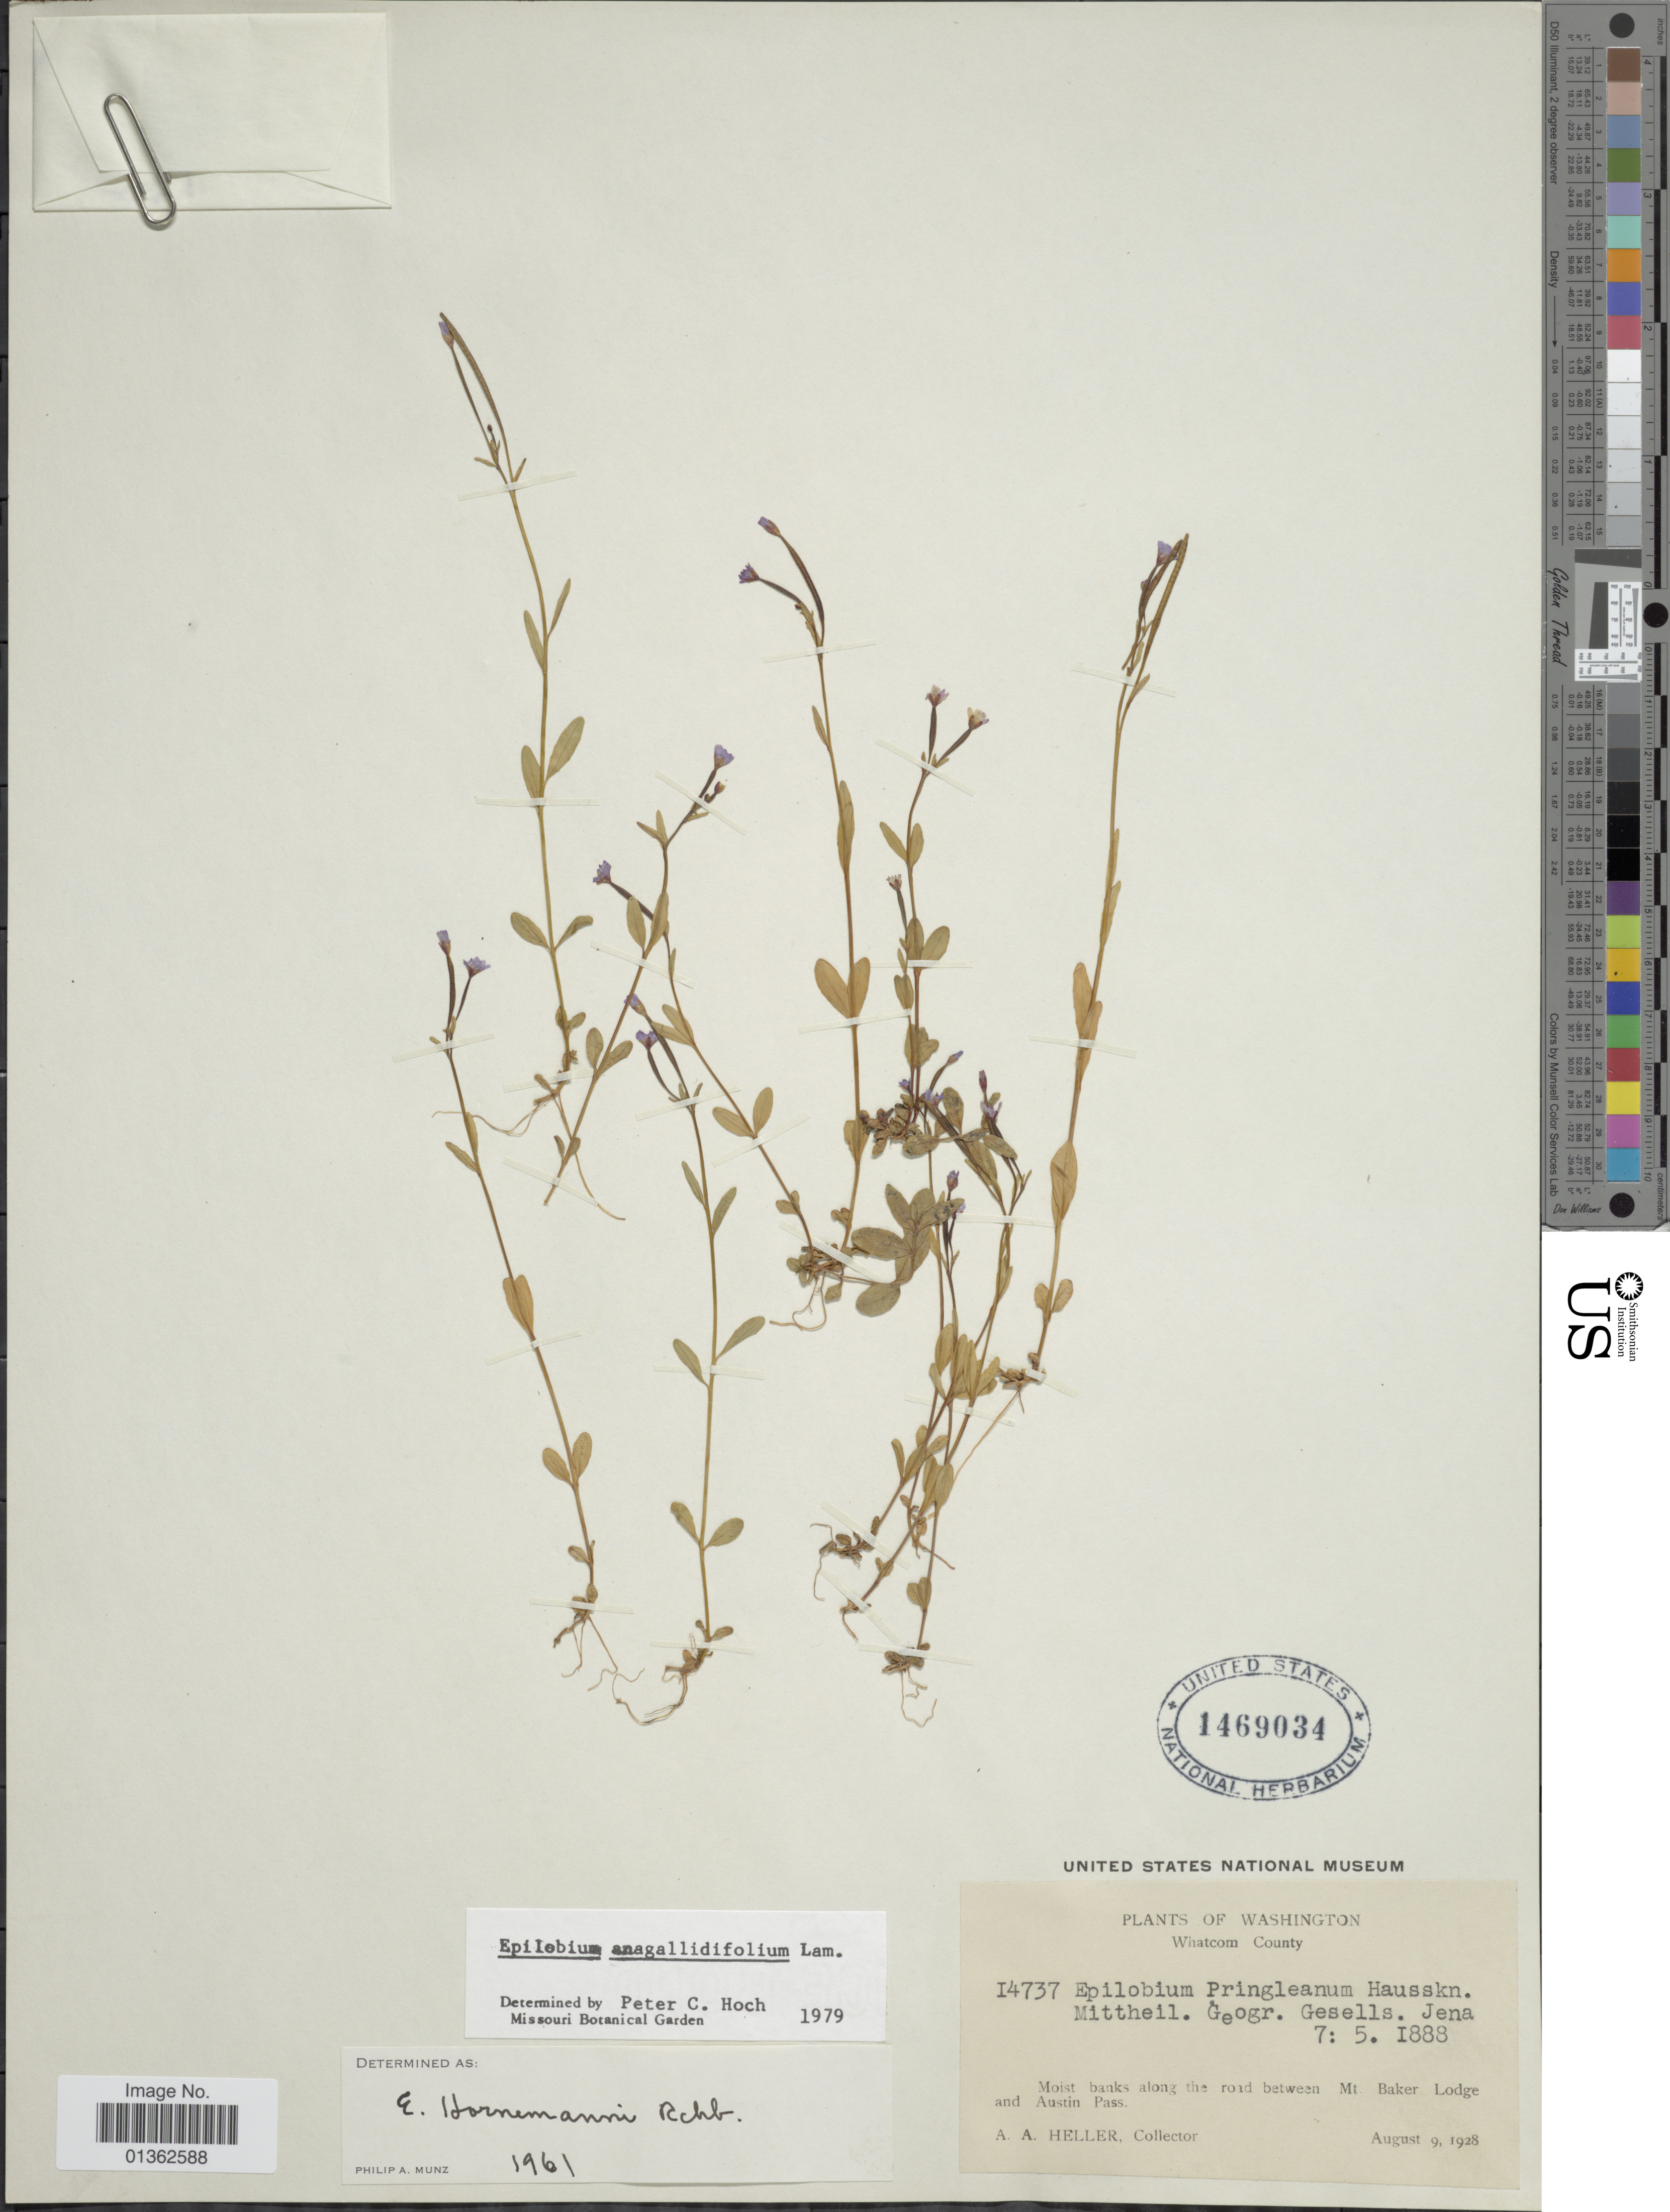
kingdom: Plantae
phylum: Tracheophyta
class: Magnoliopsida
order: Myrtales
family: Onagraceae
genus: Epilobium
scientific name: Epilobium anagallidifolium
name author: Lam.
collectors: A. A. Heller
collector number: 14737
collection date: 1928-08-09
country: United States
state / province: Washington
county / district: Whatcom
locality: Whatcom County. Moist banks along the road between Mt. Baker Lodge and Austin Pass.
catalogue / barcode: US 1469034